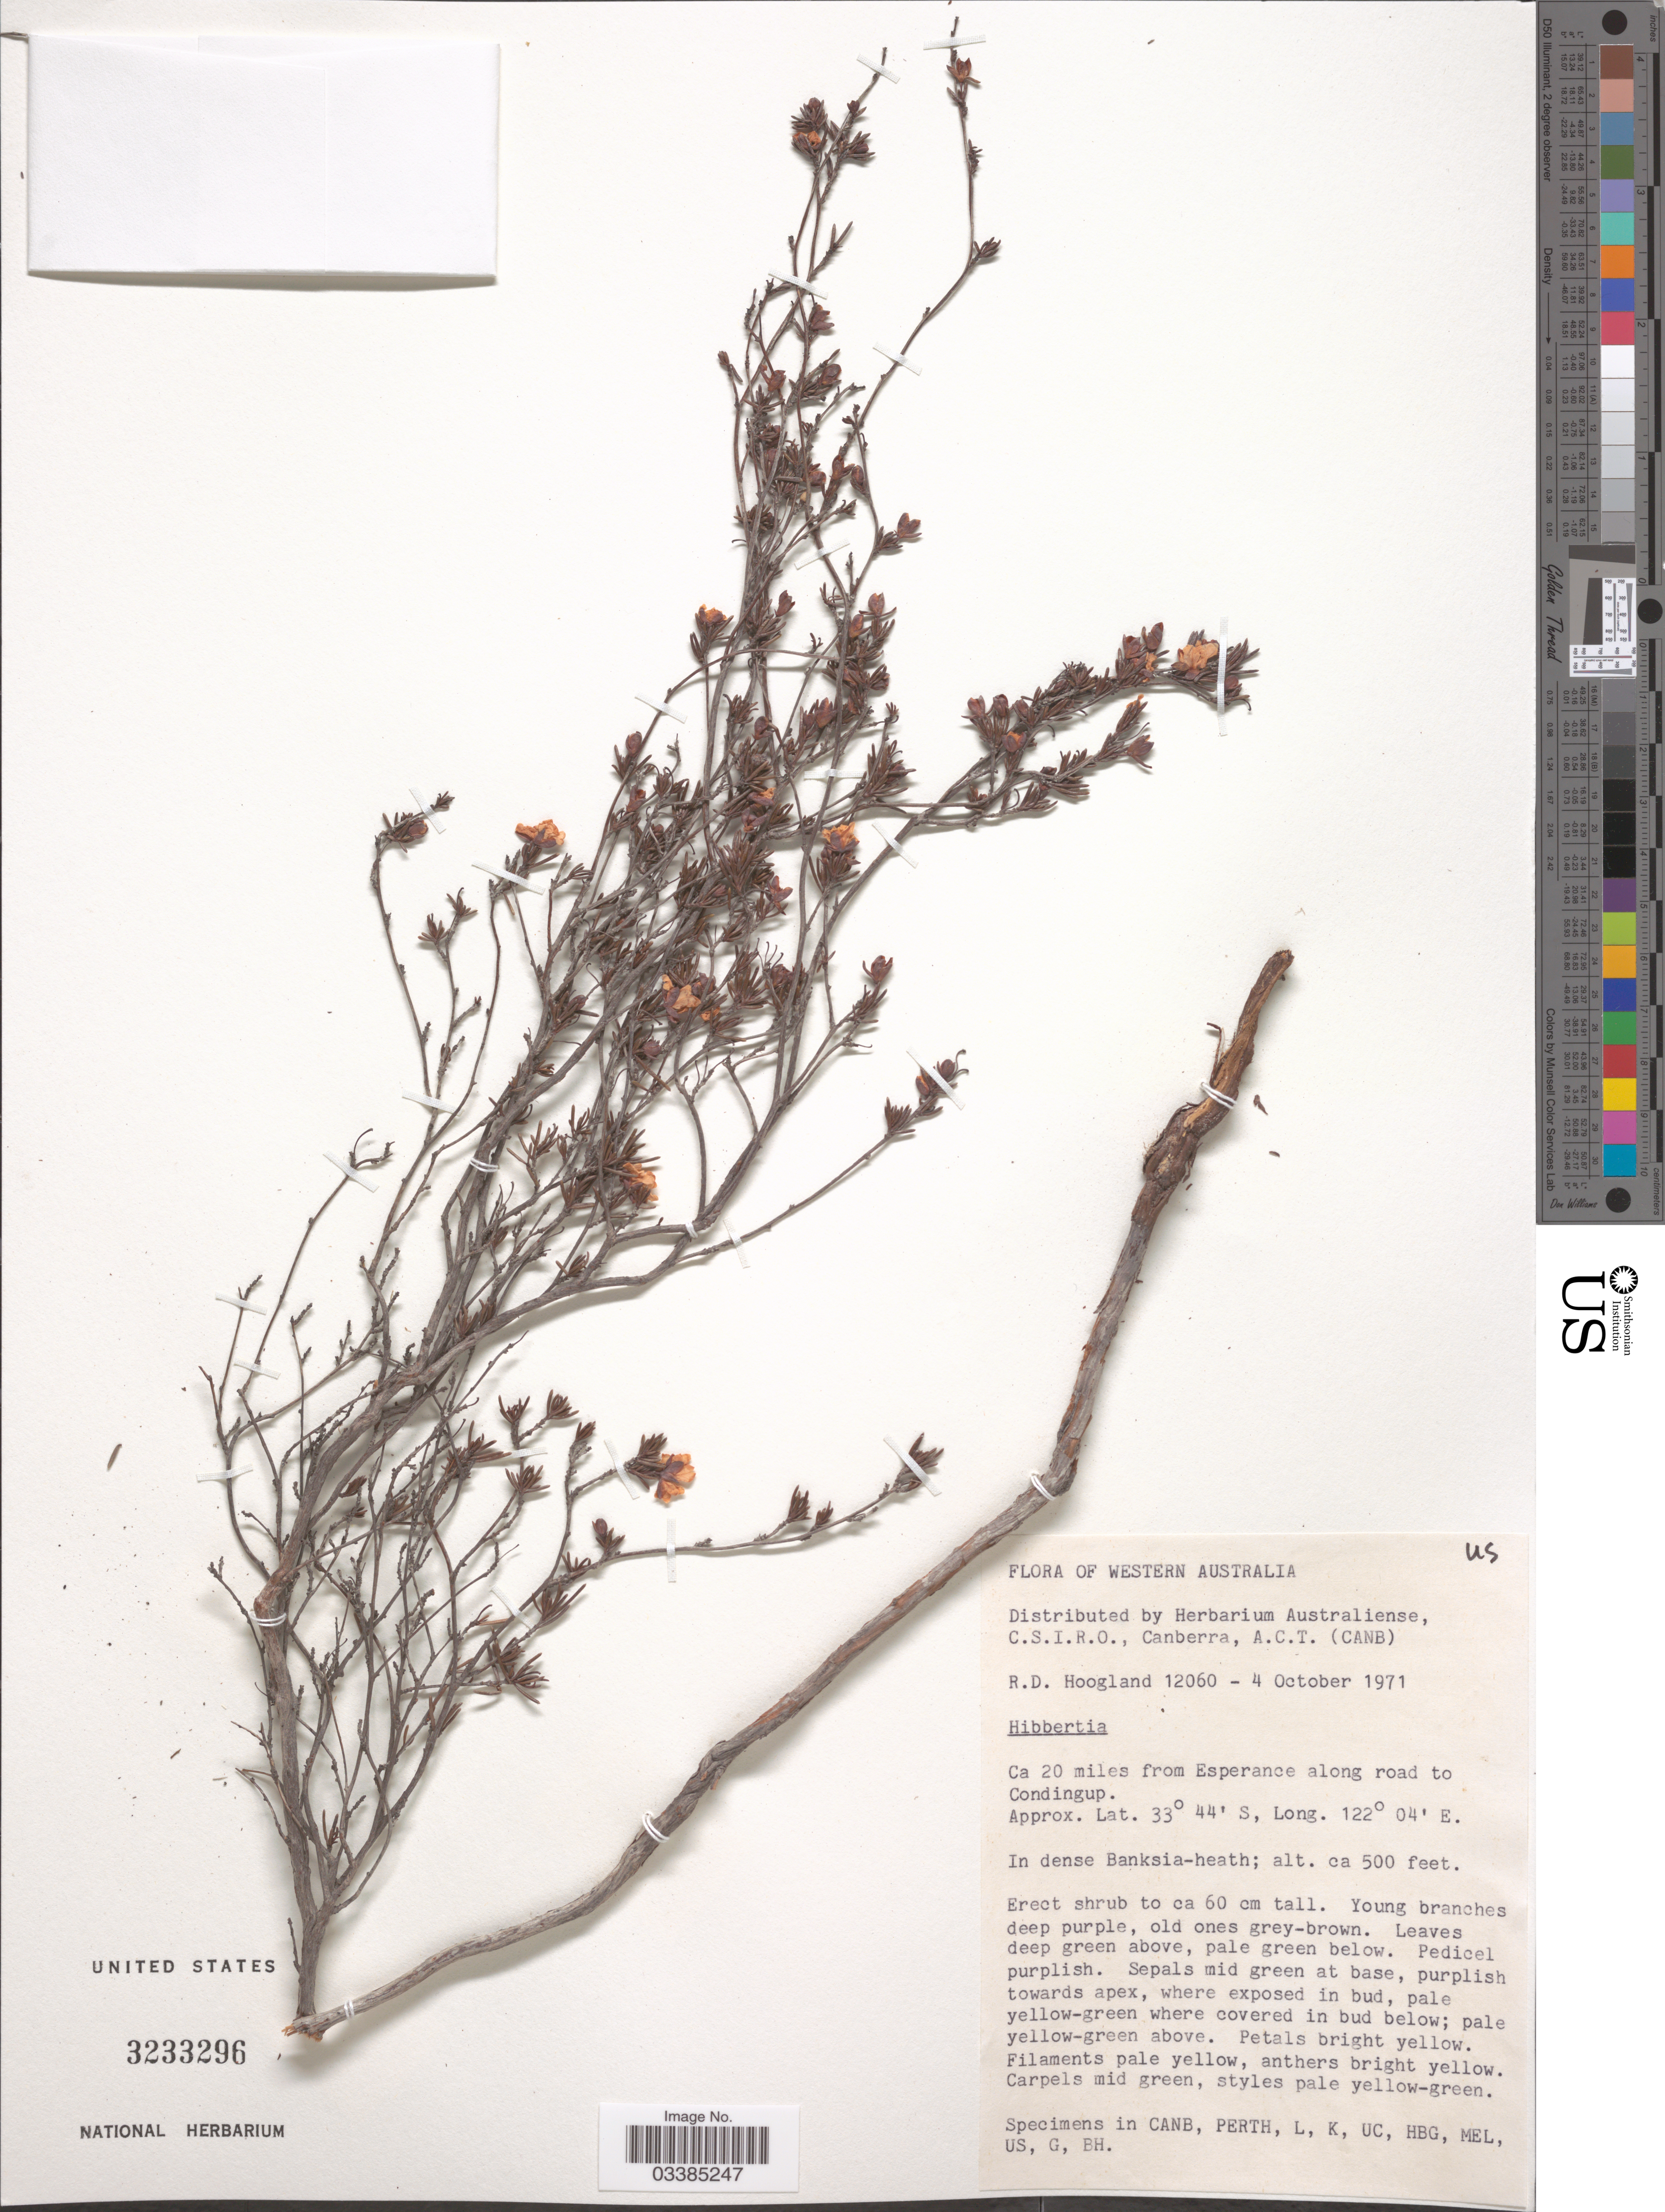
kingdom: Plantae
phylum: Tracheophyta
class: Magnoliopsida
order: Dilleniales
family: Dilleniaceae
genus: Hibbertia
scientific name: Hibbertia sp.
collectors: R. D. Hoogland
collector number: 12060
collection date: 1971-10-04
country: Australia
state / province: Western Australia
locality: Ca 20 miles from Esperance along road to Condingup.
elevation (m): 152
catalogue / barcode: US 3233296